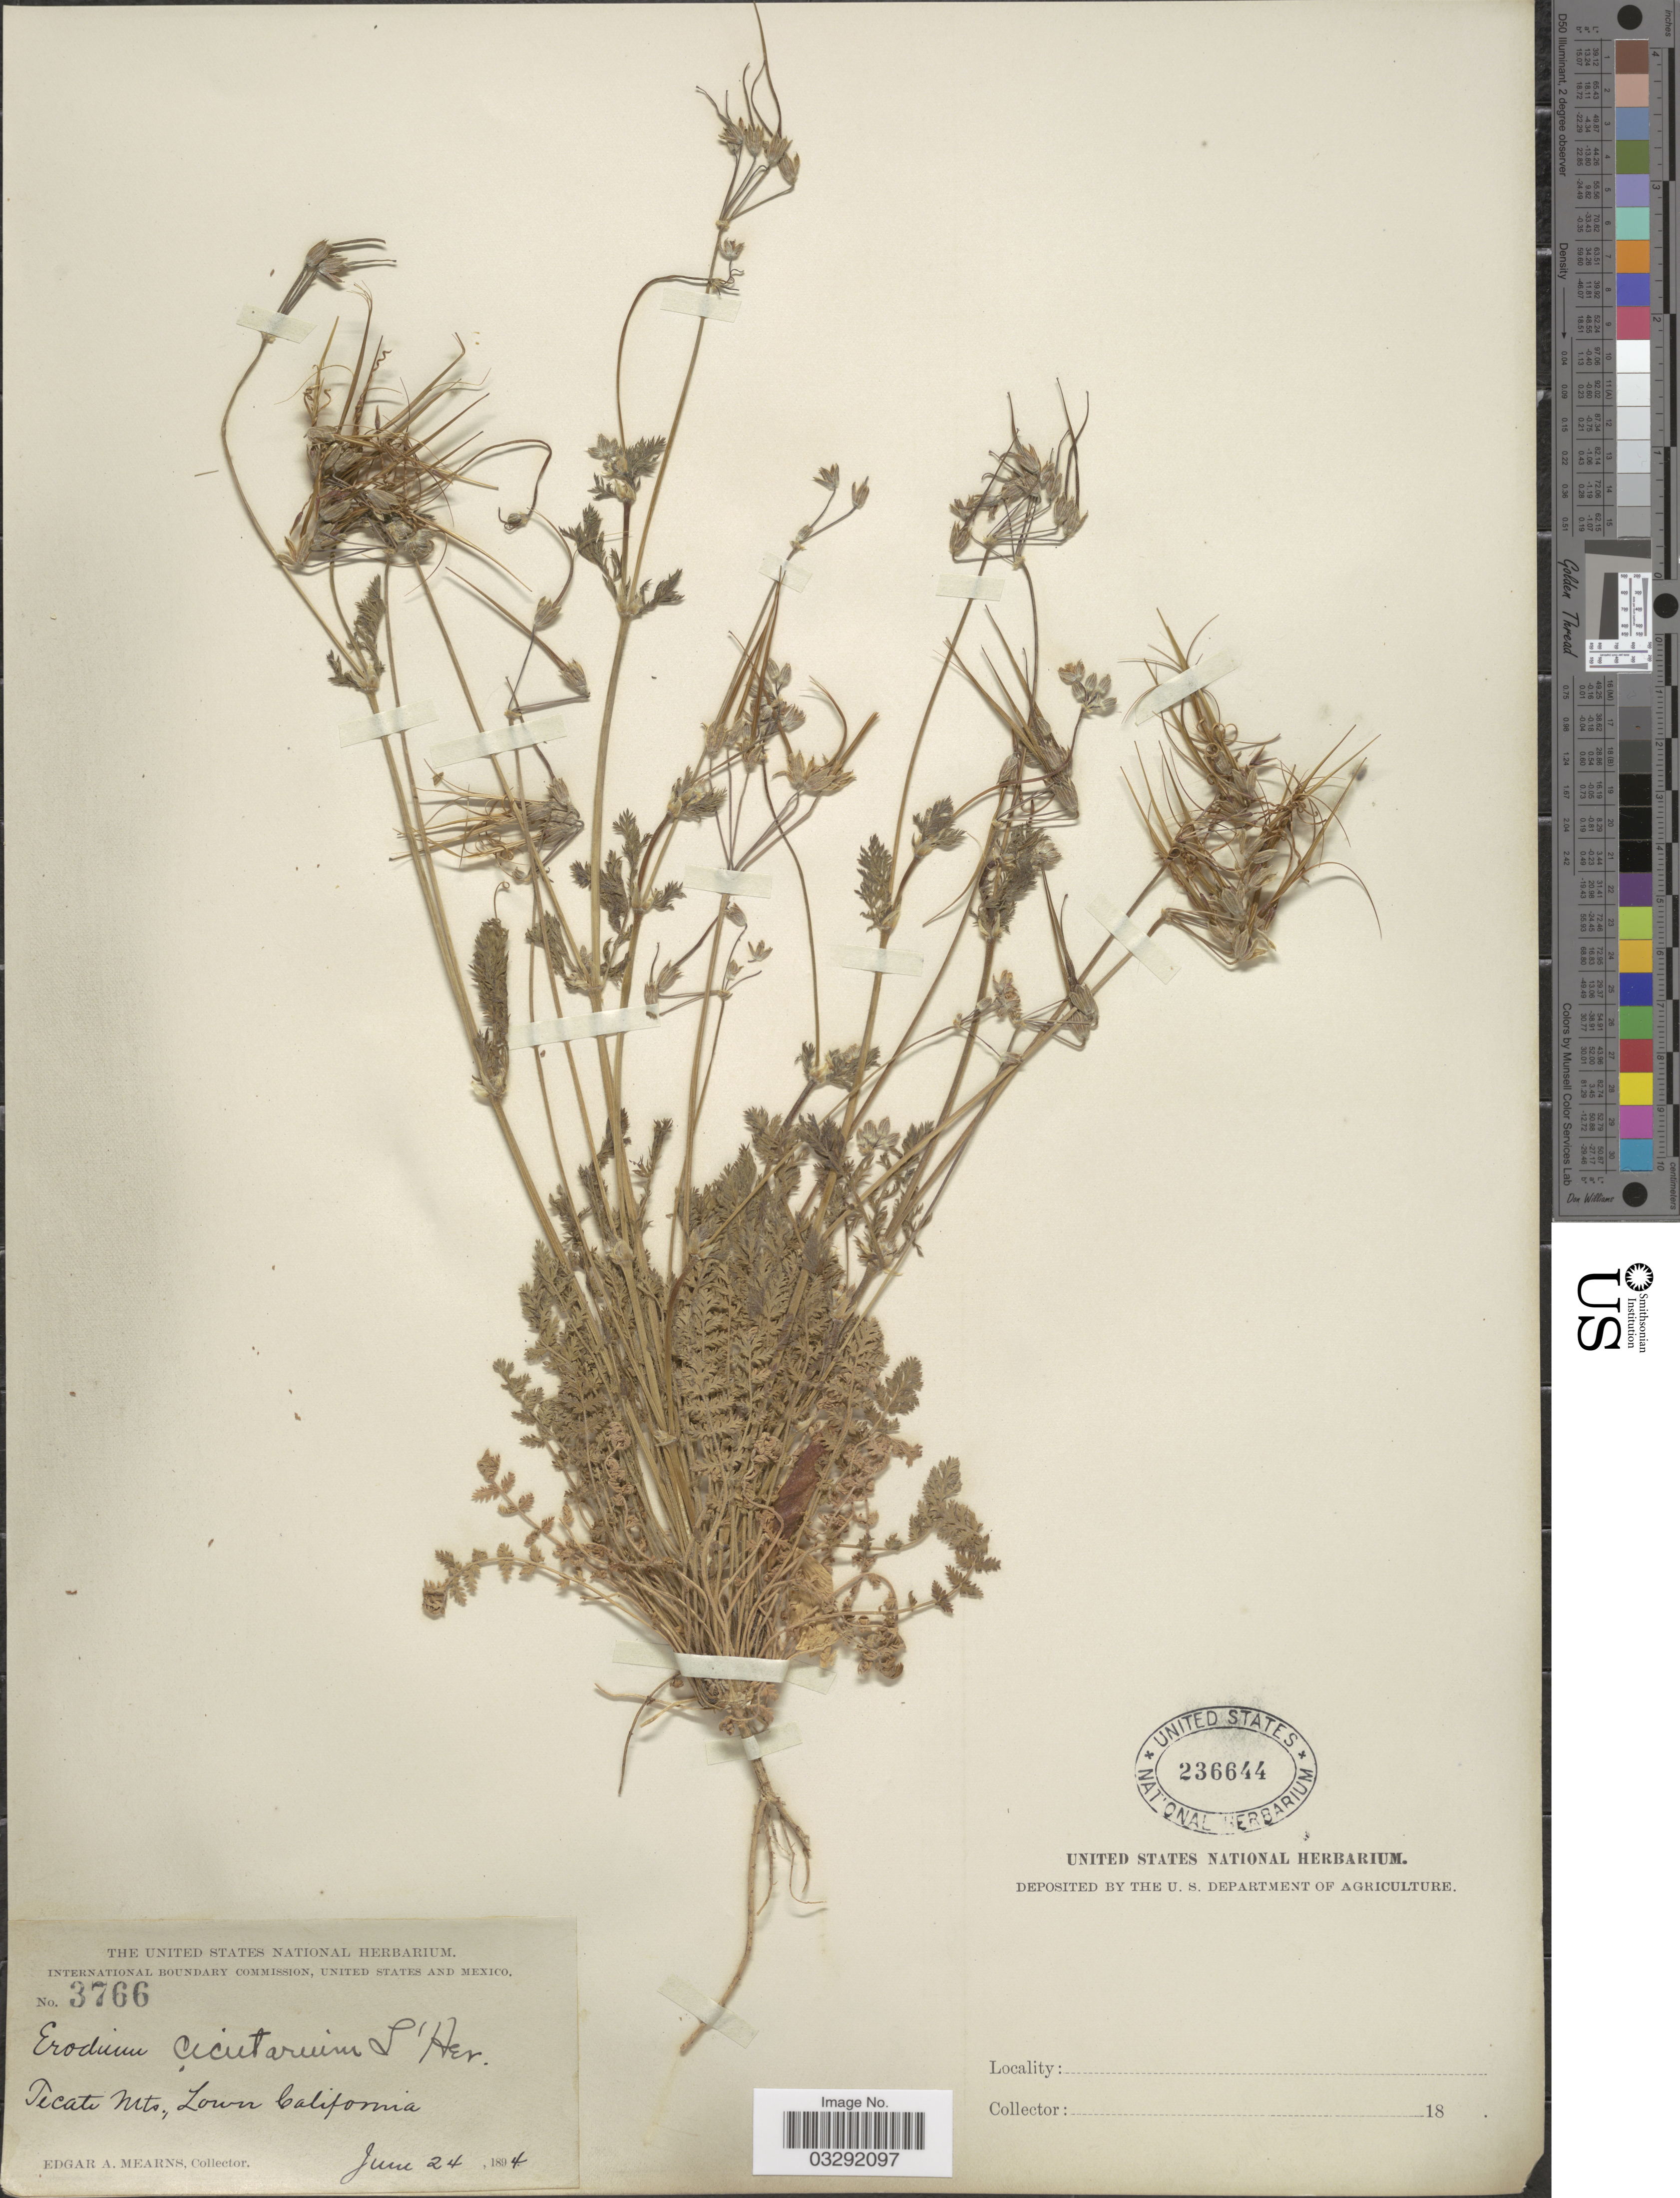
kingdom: Plantae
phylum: Tracheophyta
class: Magnoliopsida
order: Geraniales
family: Geraniaceae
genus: Erodium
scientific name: Erodium cicutarium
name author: (L.) L'Hér.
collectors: E. A. Mearns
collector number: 3766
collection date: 1894-06-24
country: Mexico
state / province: Baja California Norte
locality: Tecate Mts., Lower California.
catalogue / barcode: US 236644